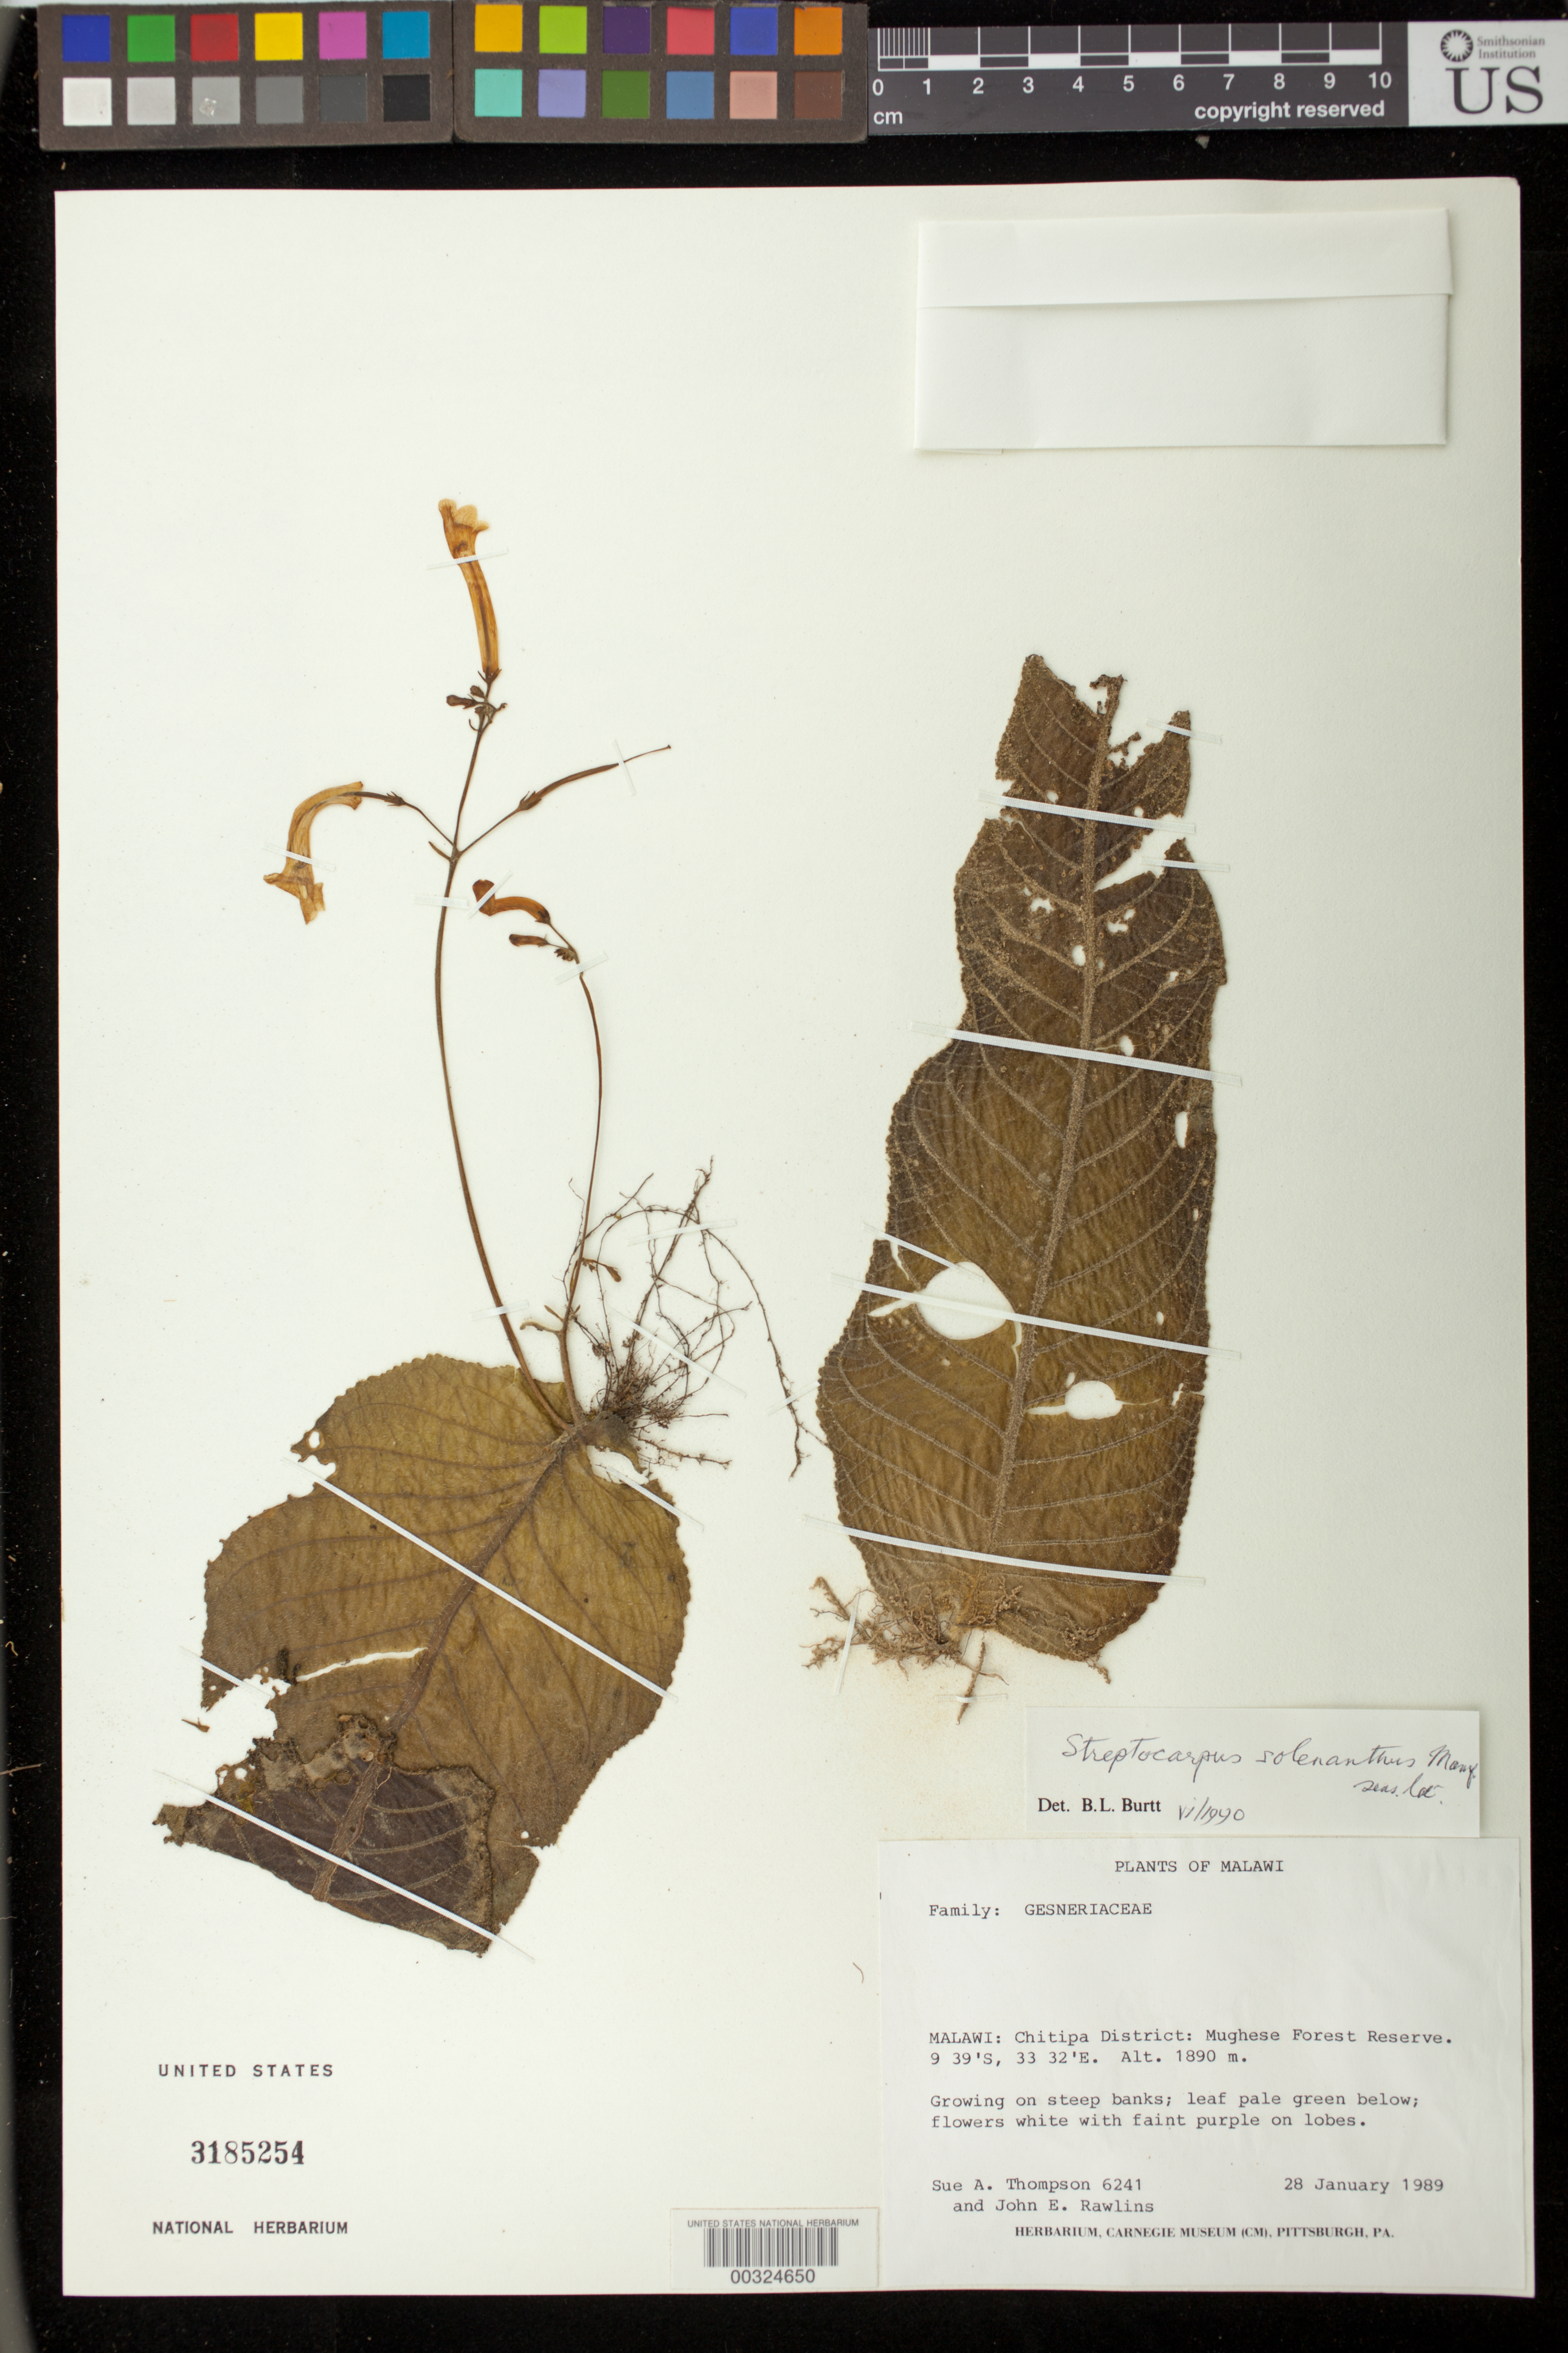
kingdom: Plantae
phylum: Tracheophyta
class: Magnoliopsida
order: Lamiales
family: Gesneriaceae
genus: Streptocarpus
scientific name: Streptocarpus solenanthus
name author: Mansf.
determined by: Burtt, B. L.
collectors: S. A. Thompson & J. Rawlins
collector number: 6241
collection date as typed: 28 Jan 1989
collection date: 1989-01-28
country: Malawi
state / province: Northern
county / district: Chitipa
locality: Mughese forest reserve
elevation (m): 1890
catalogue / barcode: US 3185254